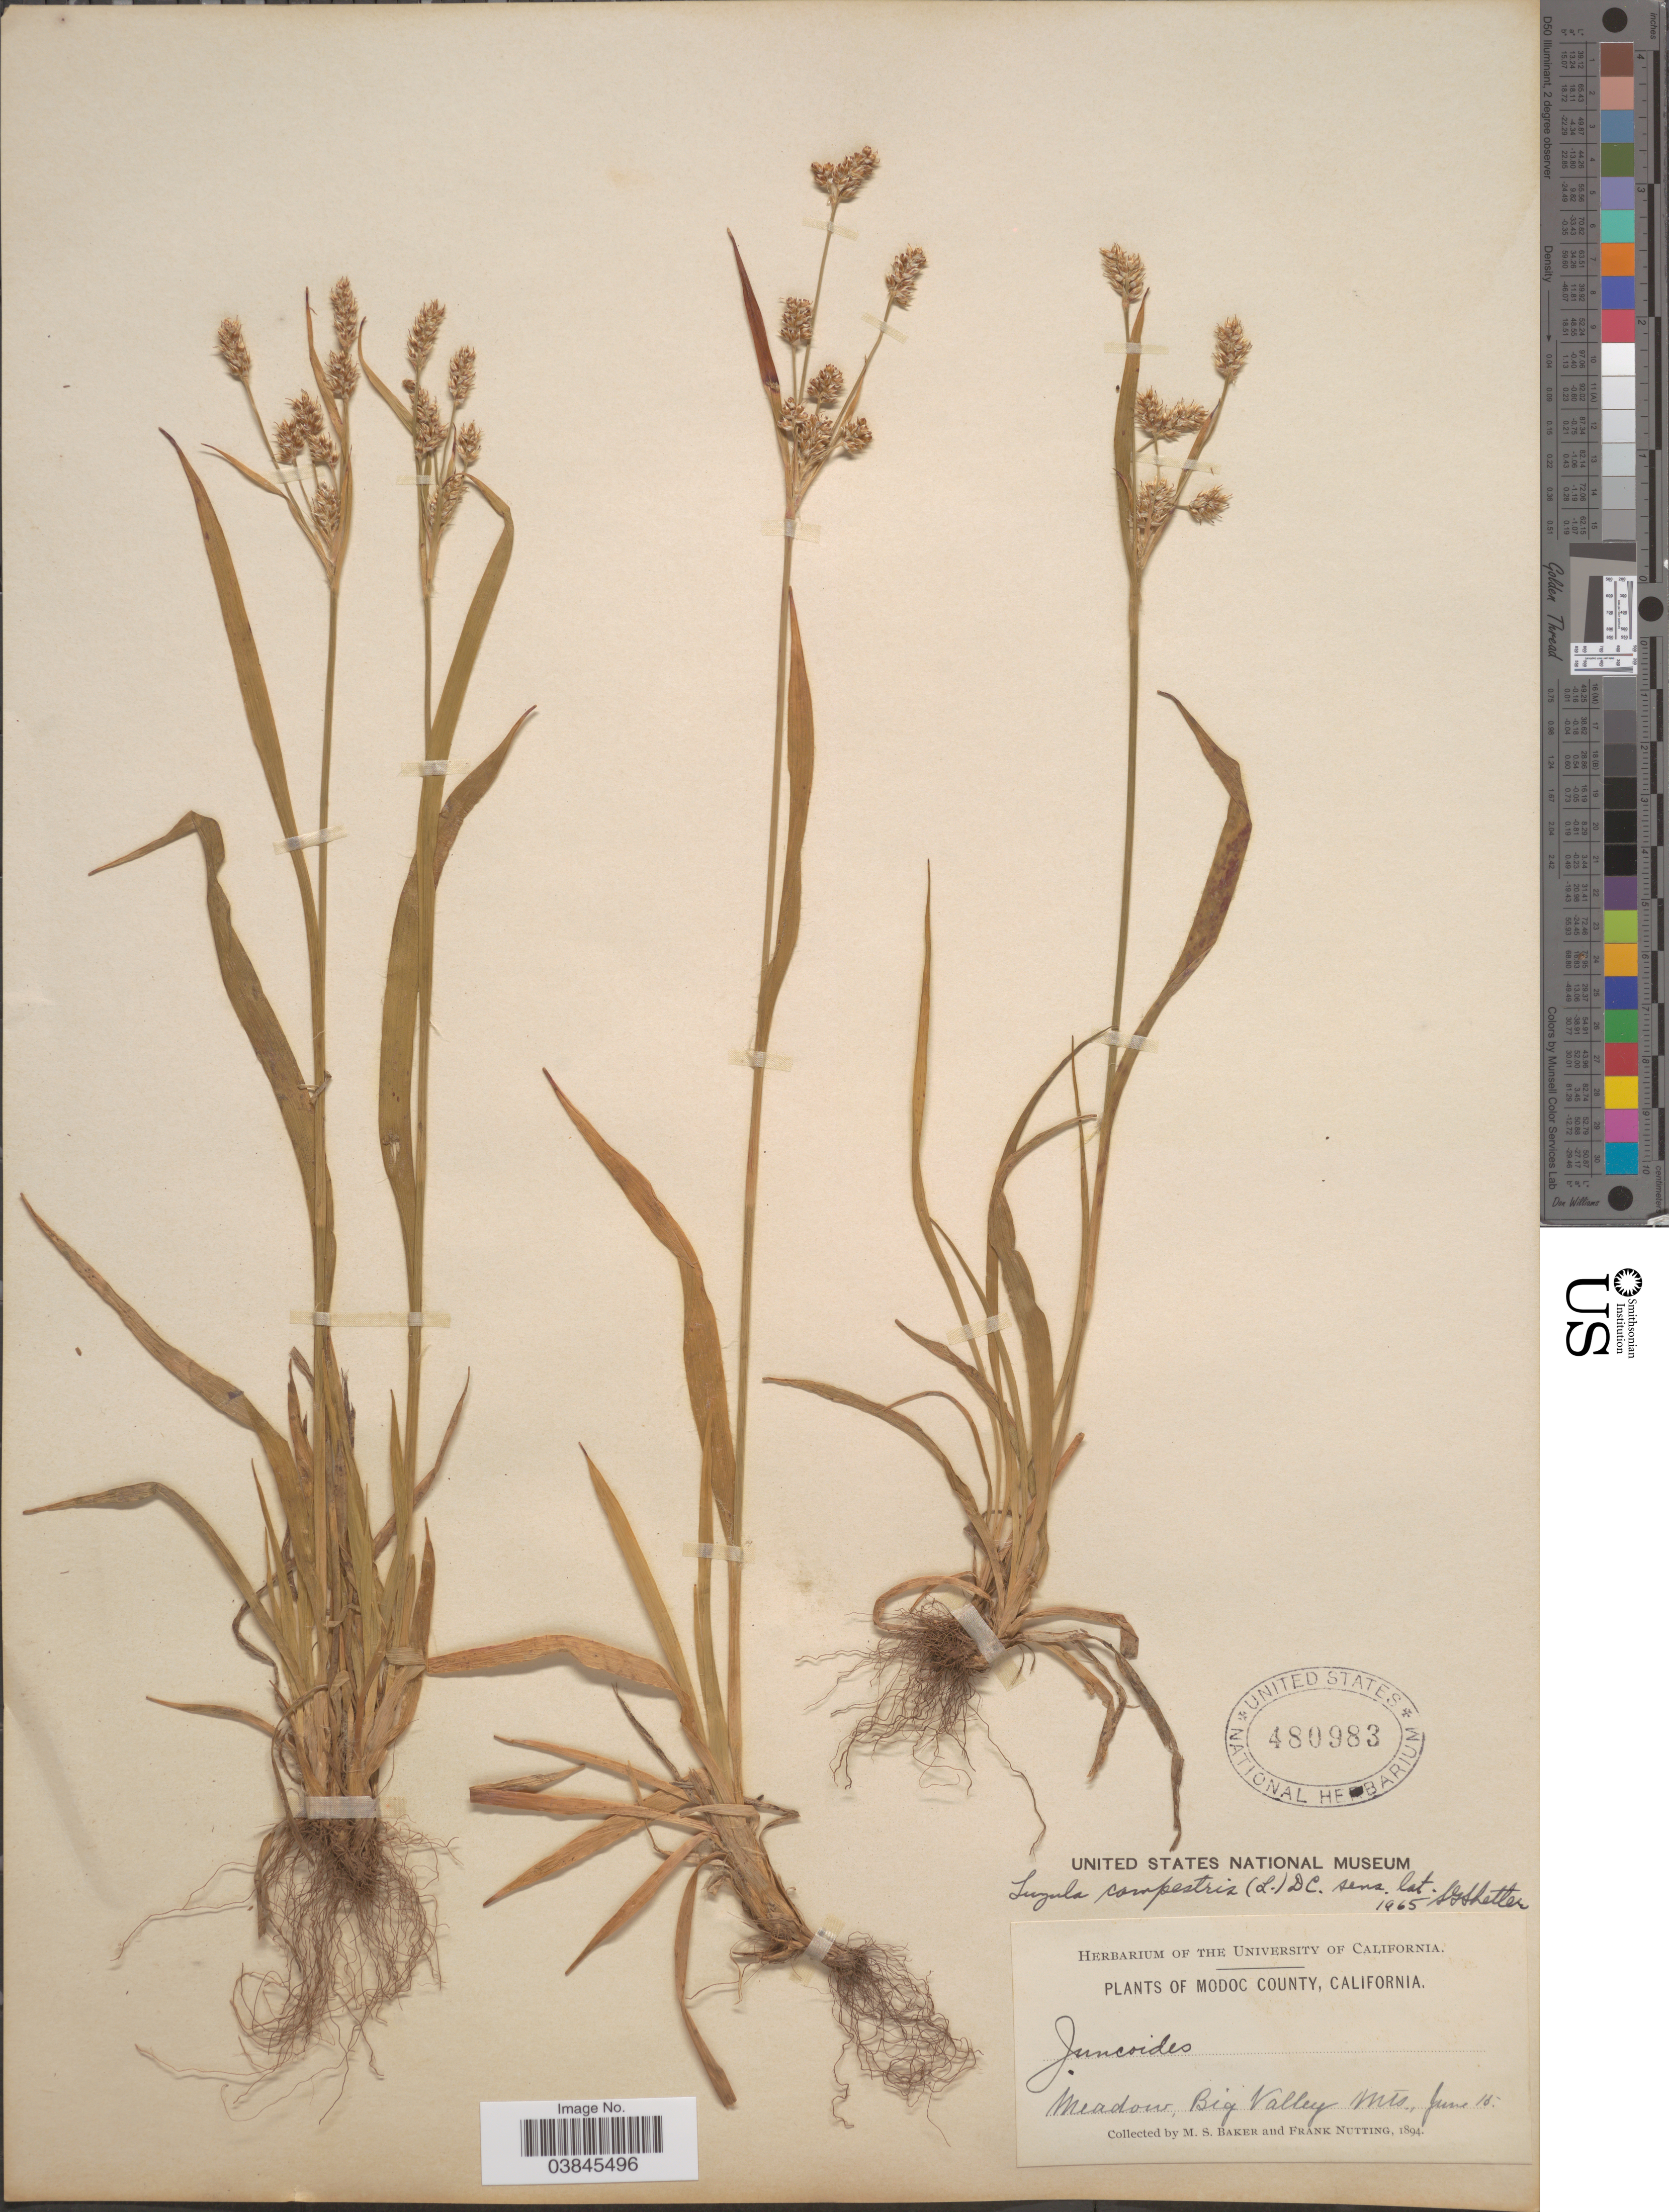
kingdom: Plantae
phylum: Tracheophyta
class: Liliopsida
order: Poales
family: Juncaceae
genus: Luzula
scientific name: Luzula campestris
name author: (L.) DC.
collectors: M. S. Baker & F. Nutting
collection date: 1894-06-15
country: United States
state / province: California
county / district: Modoc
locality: Modoc County. Meadow Big Valley Mts.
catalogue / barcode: US 480983